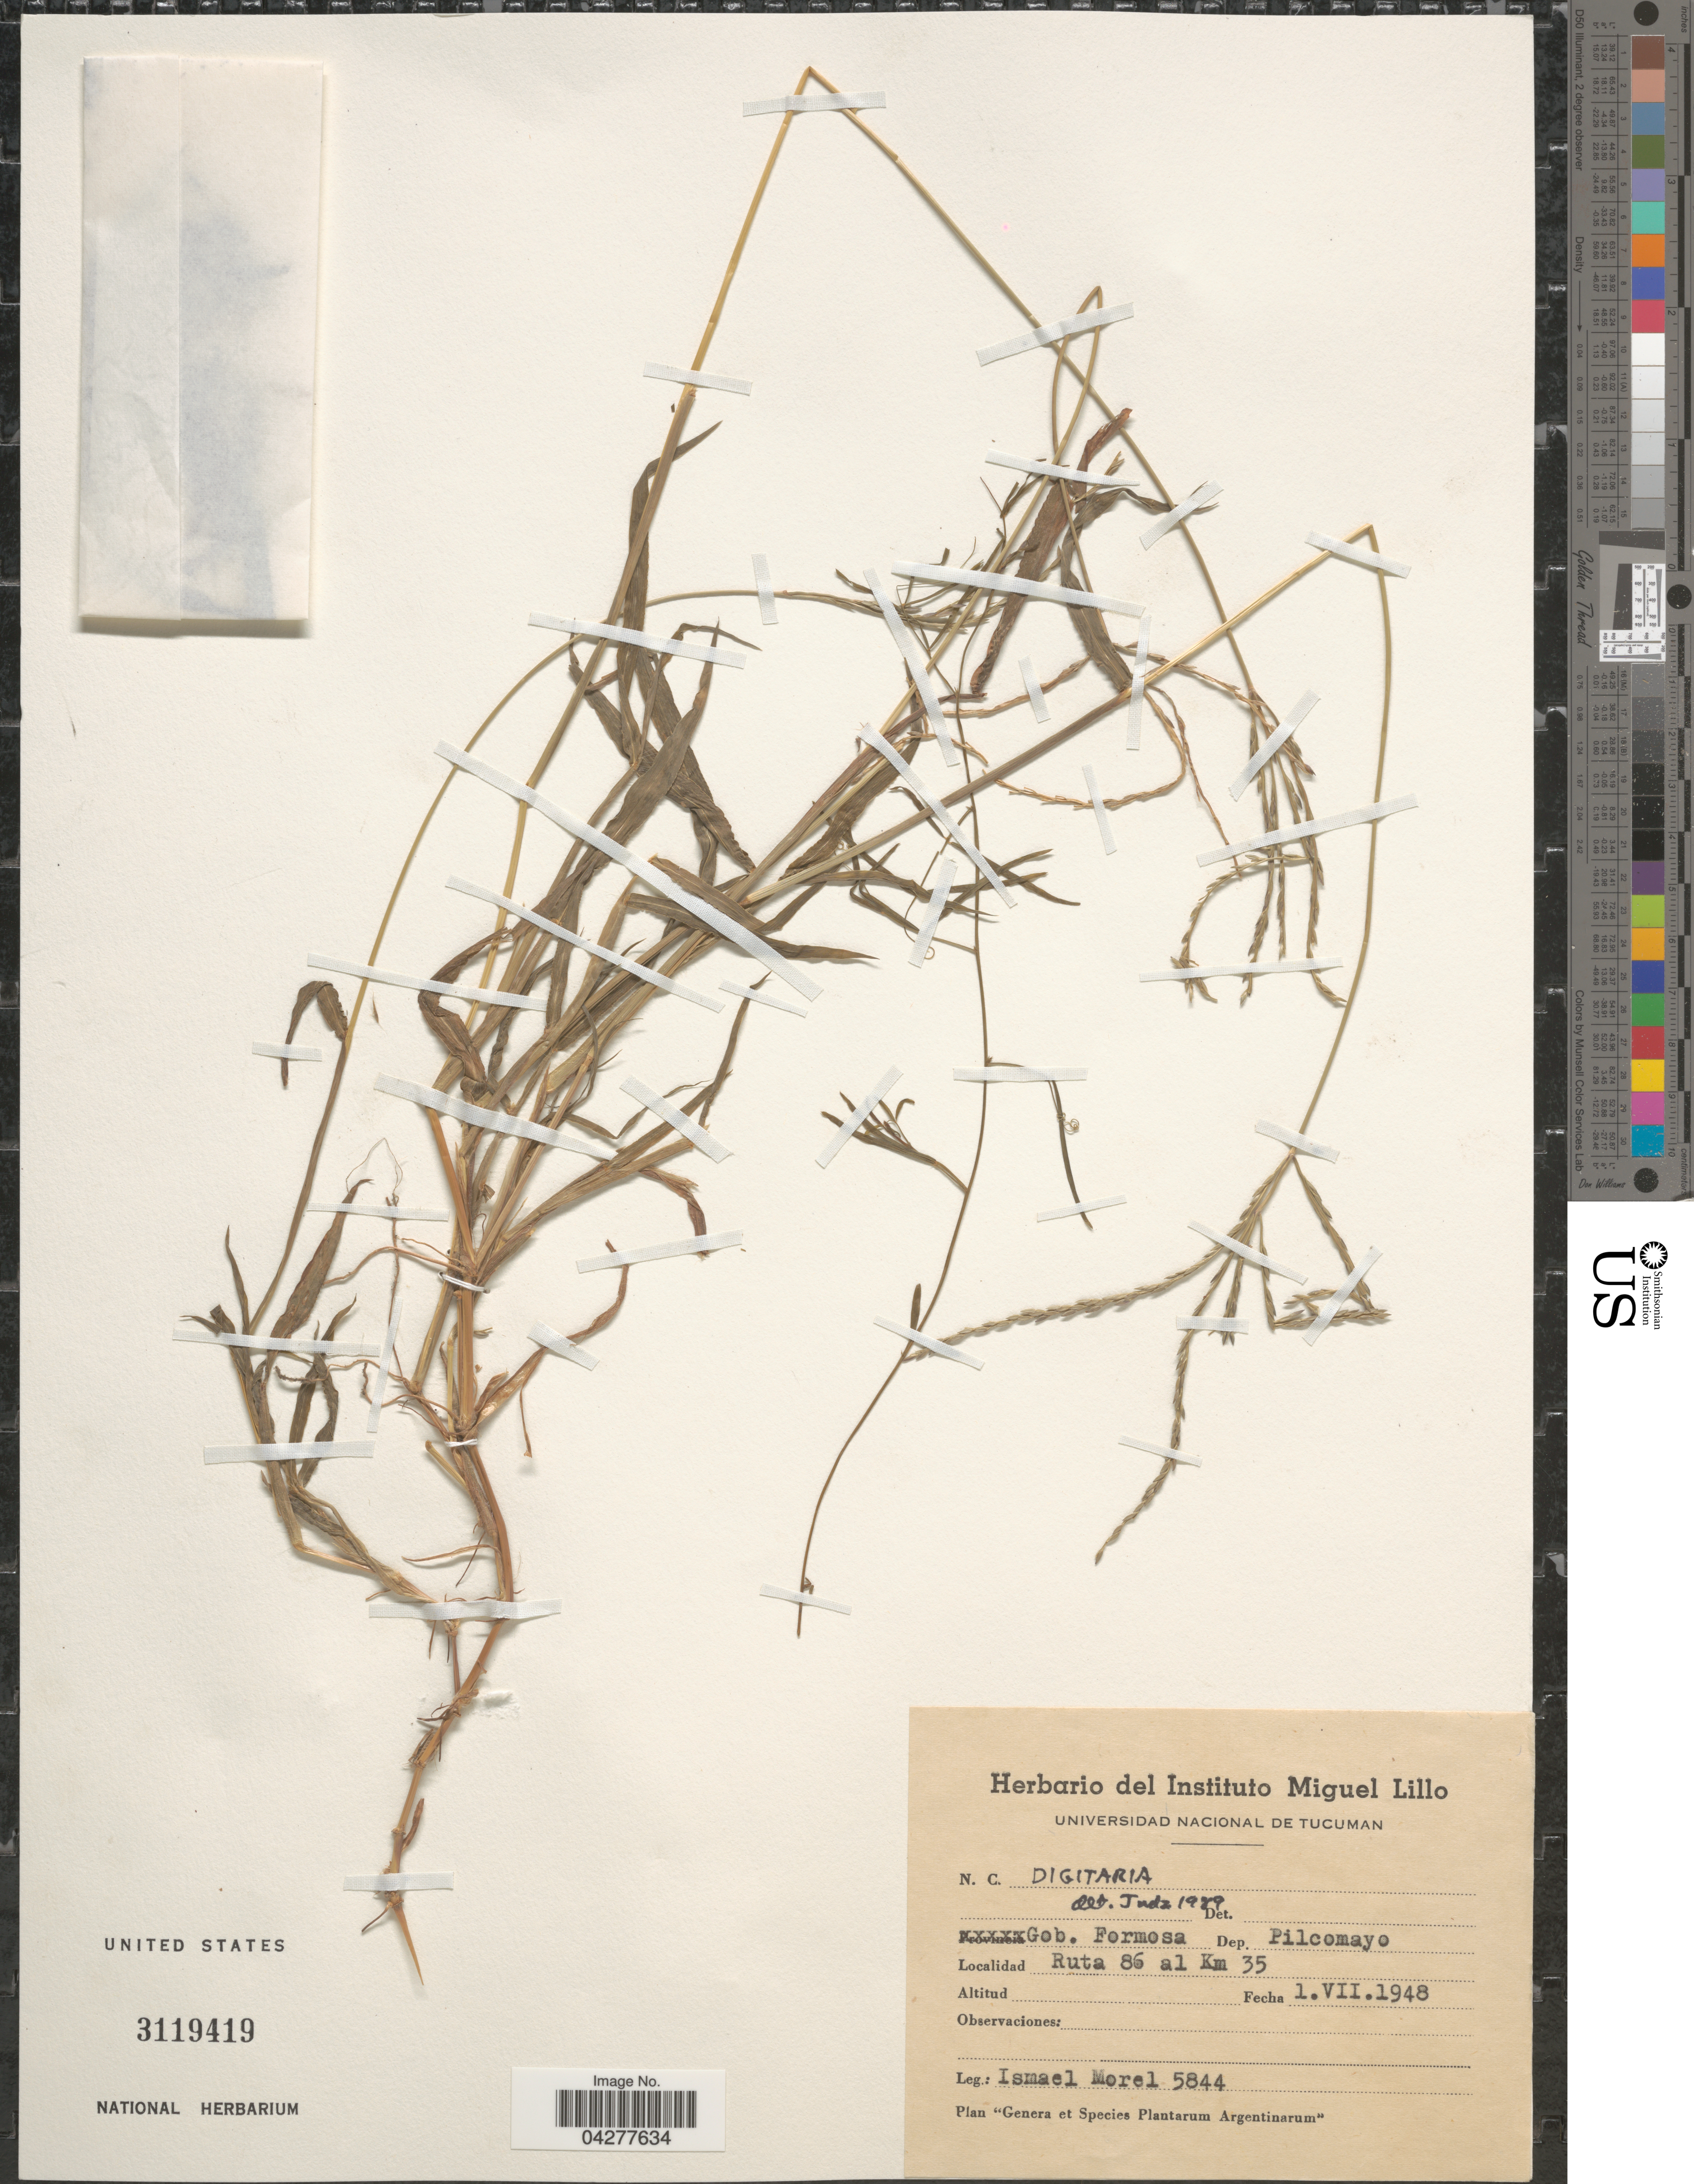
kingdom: Plantae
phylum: Tracheophyta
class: Liliopsida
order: Poales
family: Poaceae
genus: Digitaria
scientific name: Digitaria sp.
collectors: I. Morel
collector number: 5844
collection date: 1948-07-01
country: Argentina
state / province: Formosa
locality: Gob. Formosa. Dep. Pilcomayo. Ruta 86 al Km 35.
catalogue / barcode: US 3119419